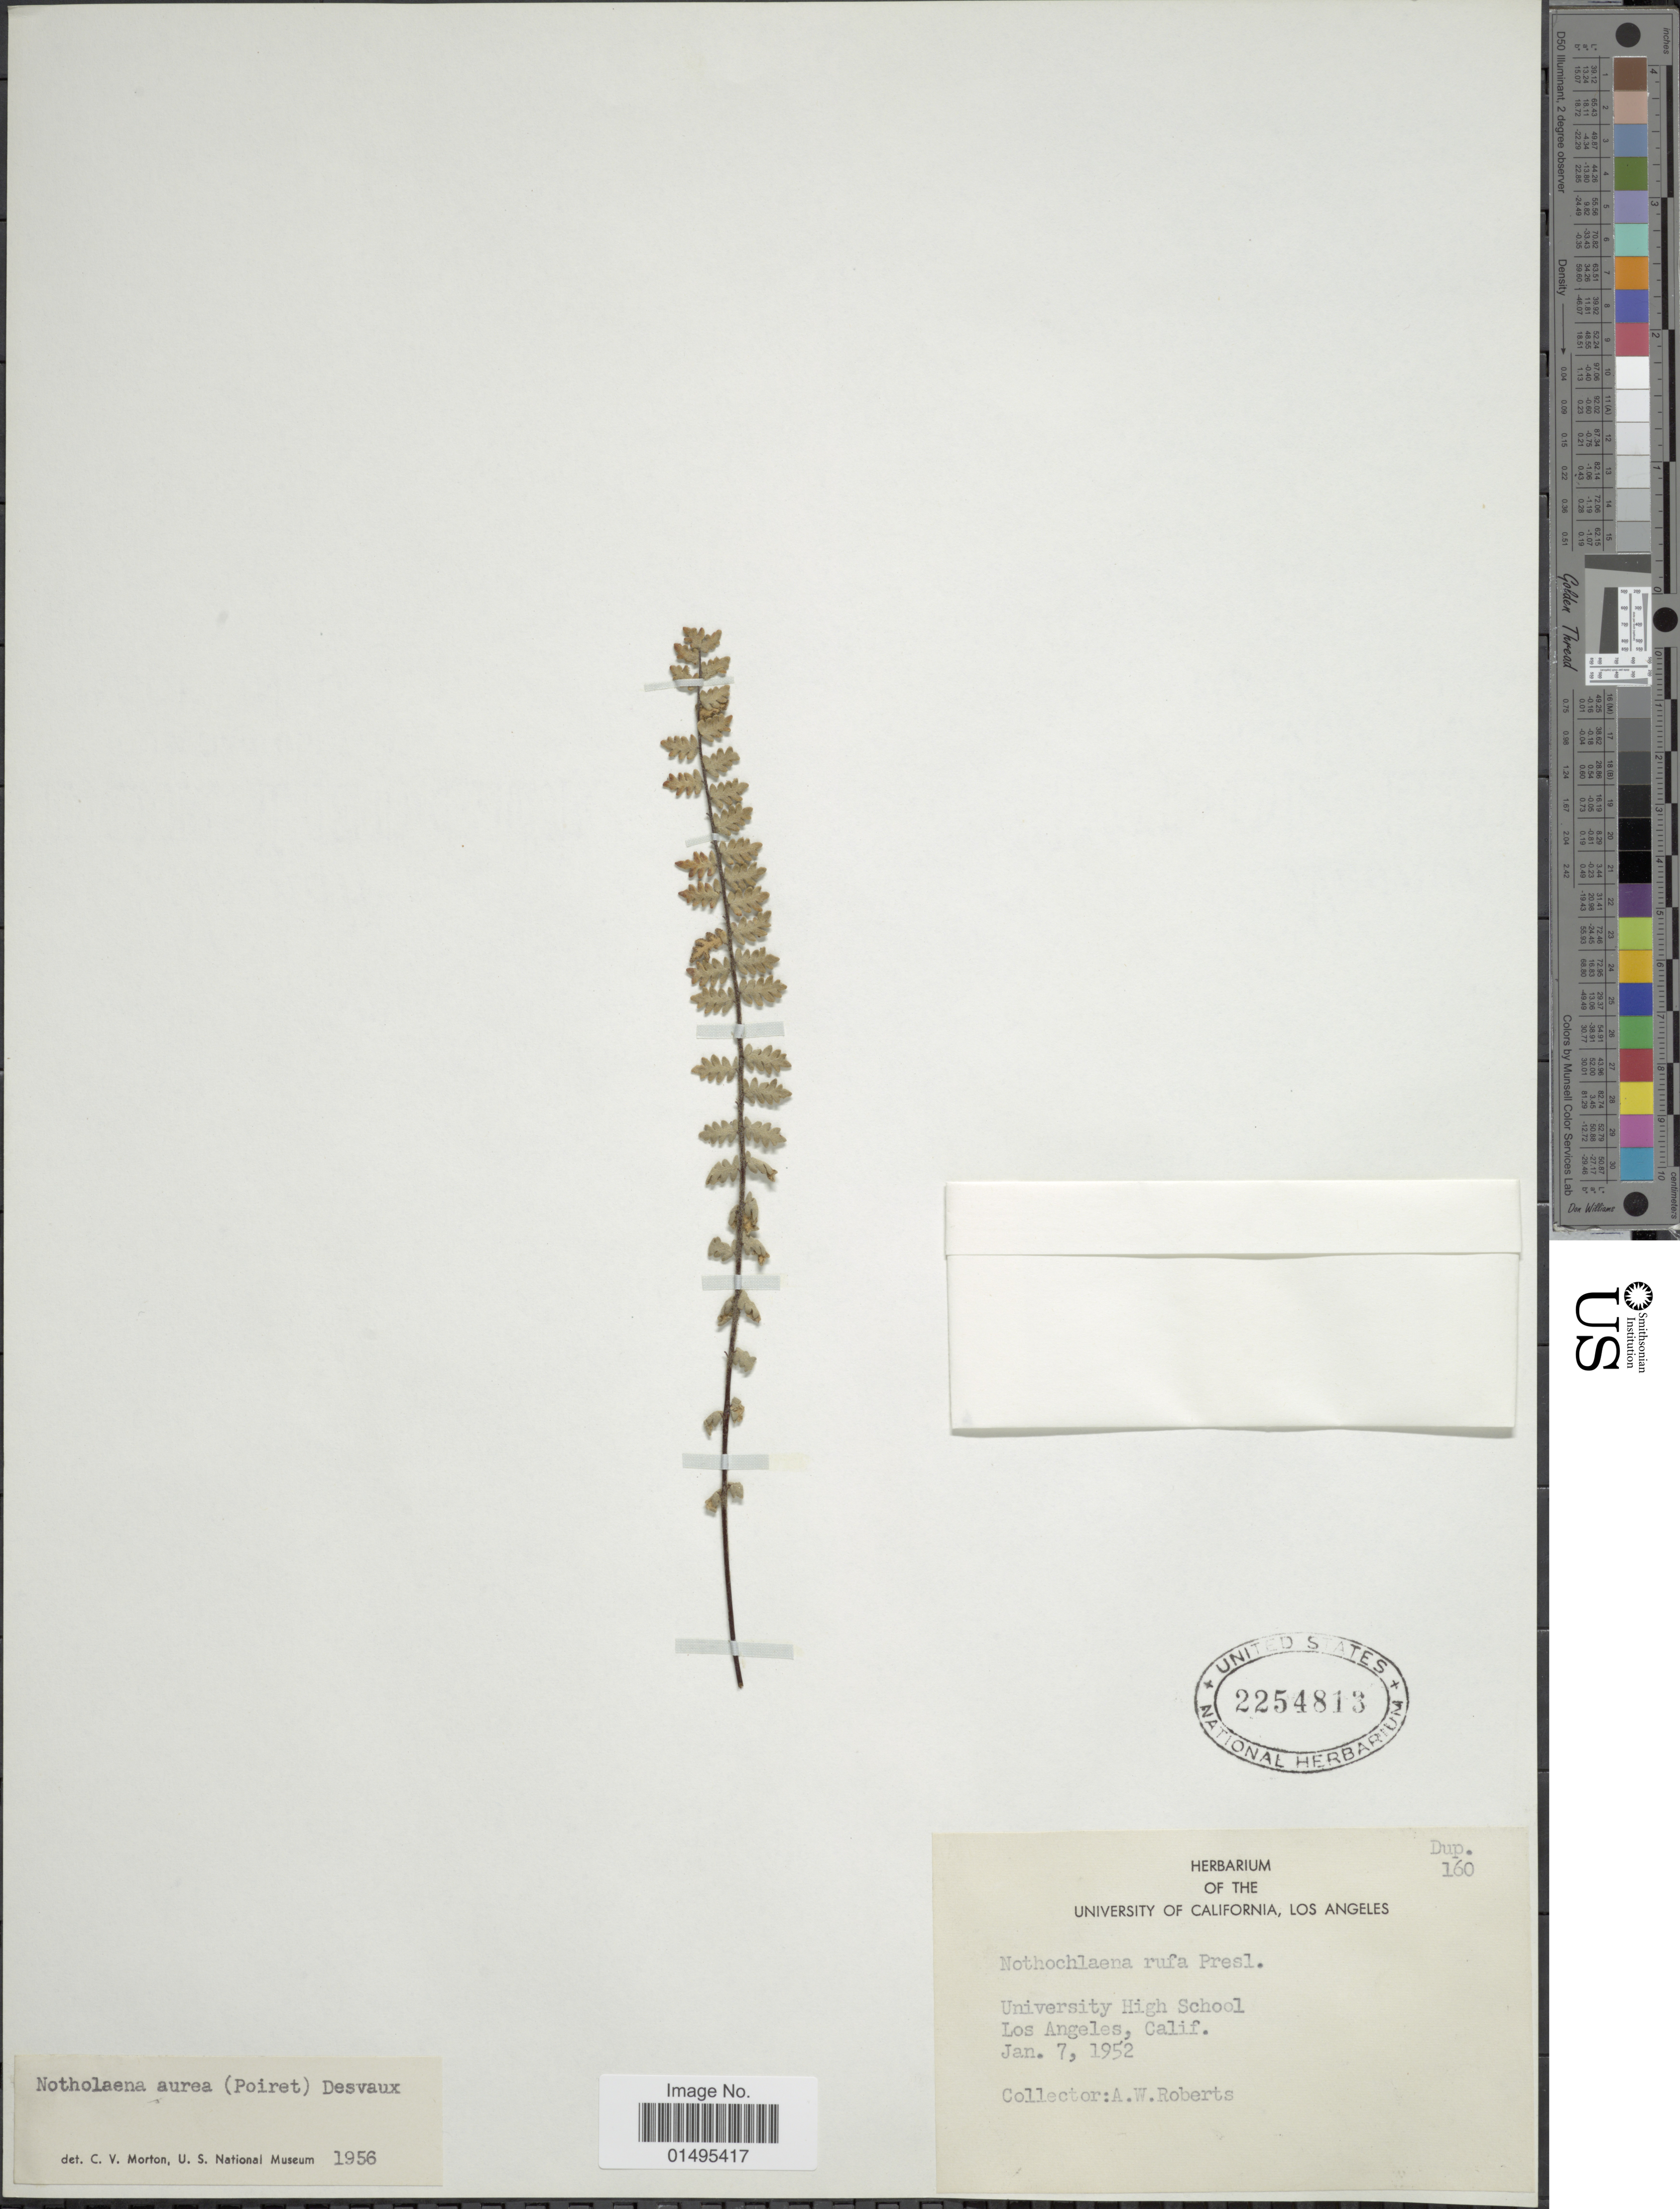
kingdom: Plantae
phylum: Tracheophyta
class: Polypodiopsida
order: Polypodiales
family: Pteridaceae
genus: Notholaena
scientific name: Notholaena aurea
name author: (Poir.) Desv.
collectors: A. Roberts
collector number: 160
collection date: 1952-01-07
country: United States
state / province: California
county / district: Los Angeles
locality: University High School, Los Angeles, Calif.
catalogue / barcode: US 2254813